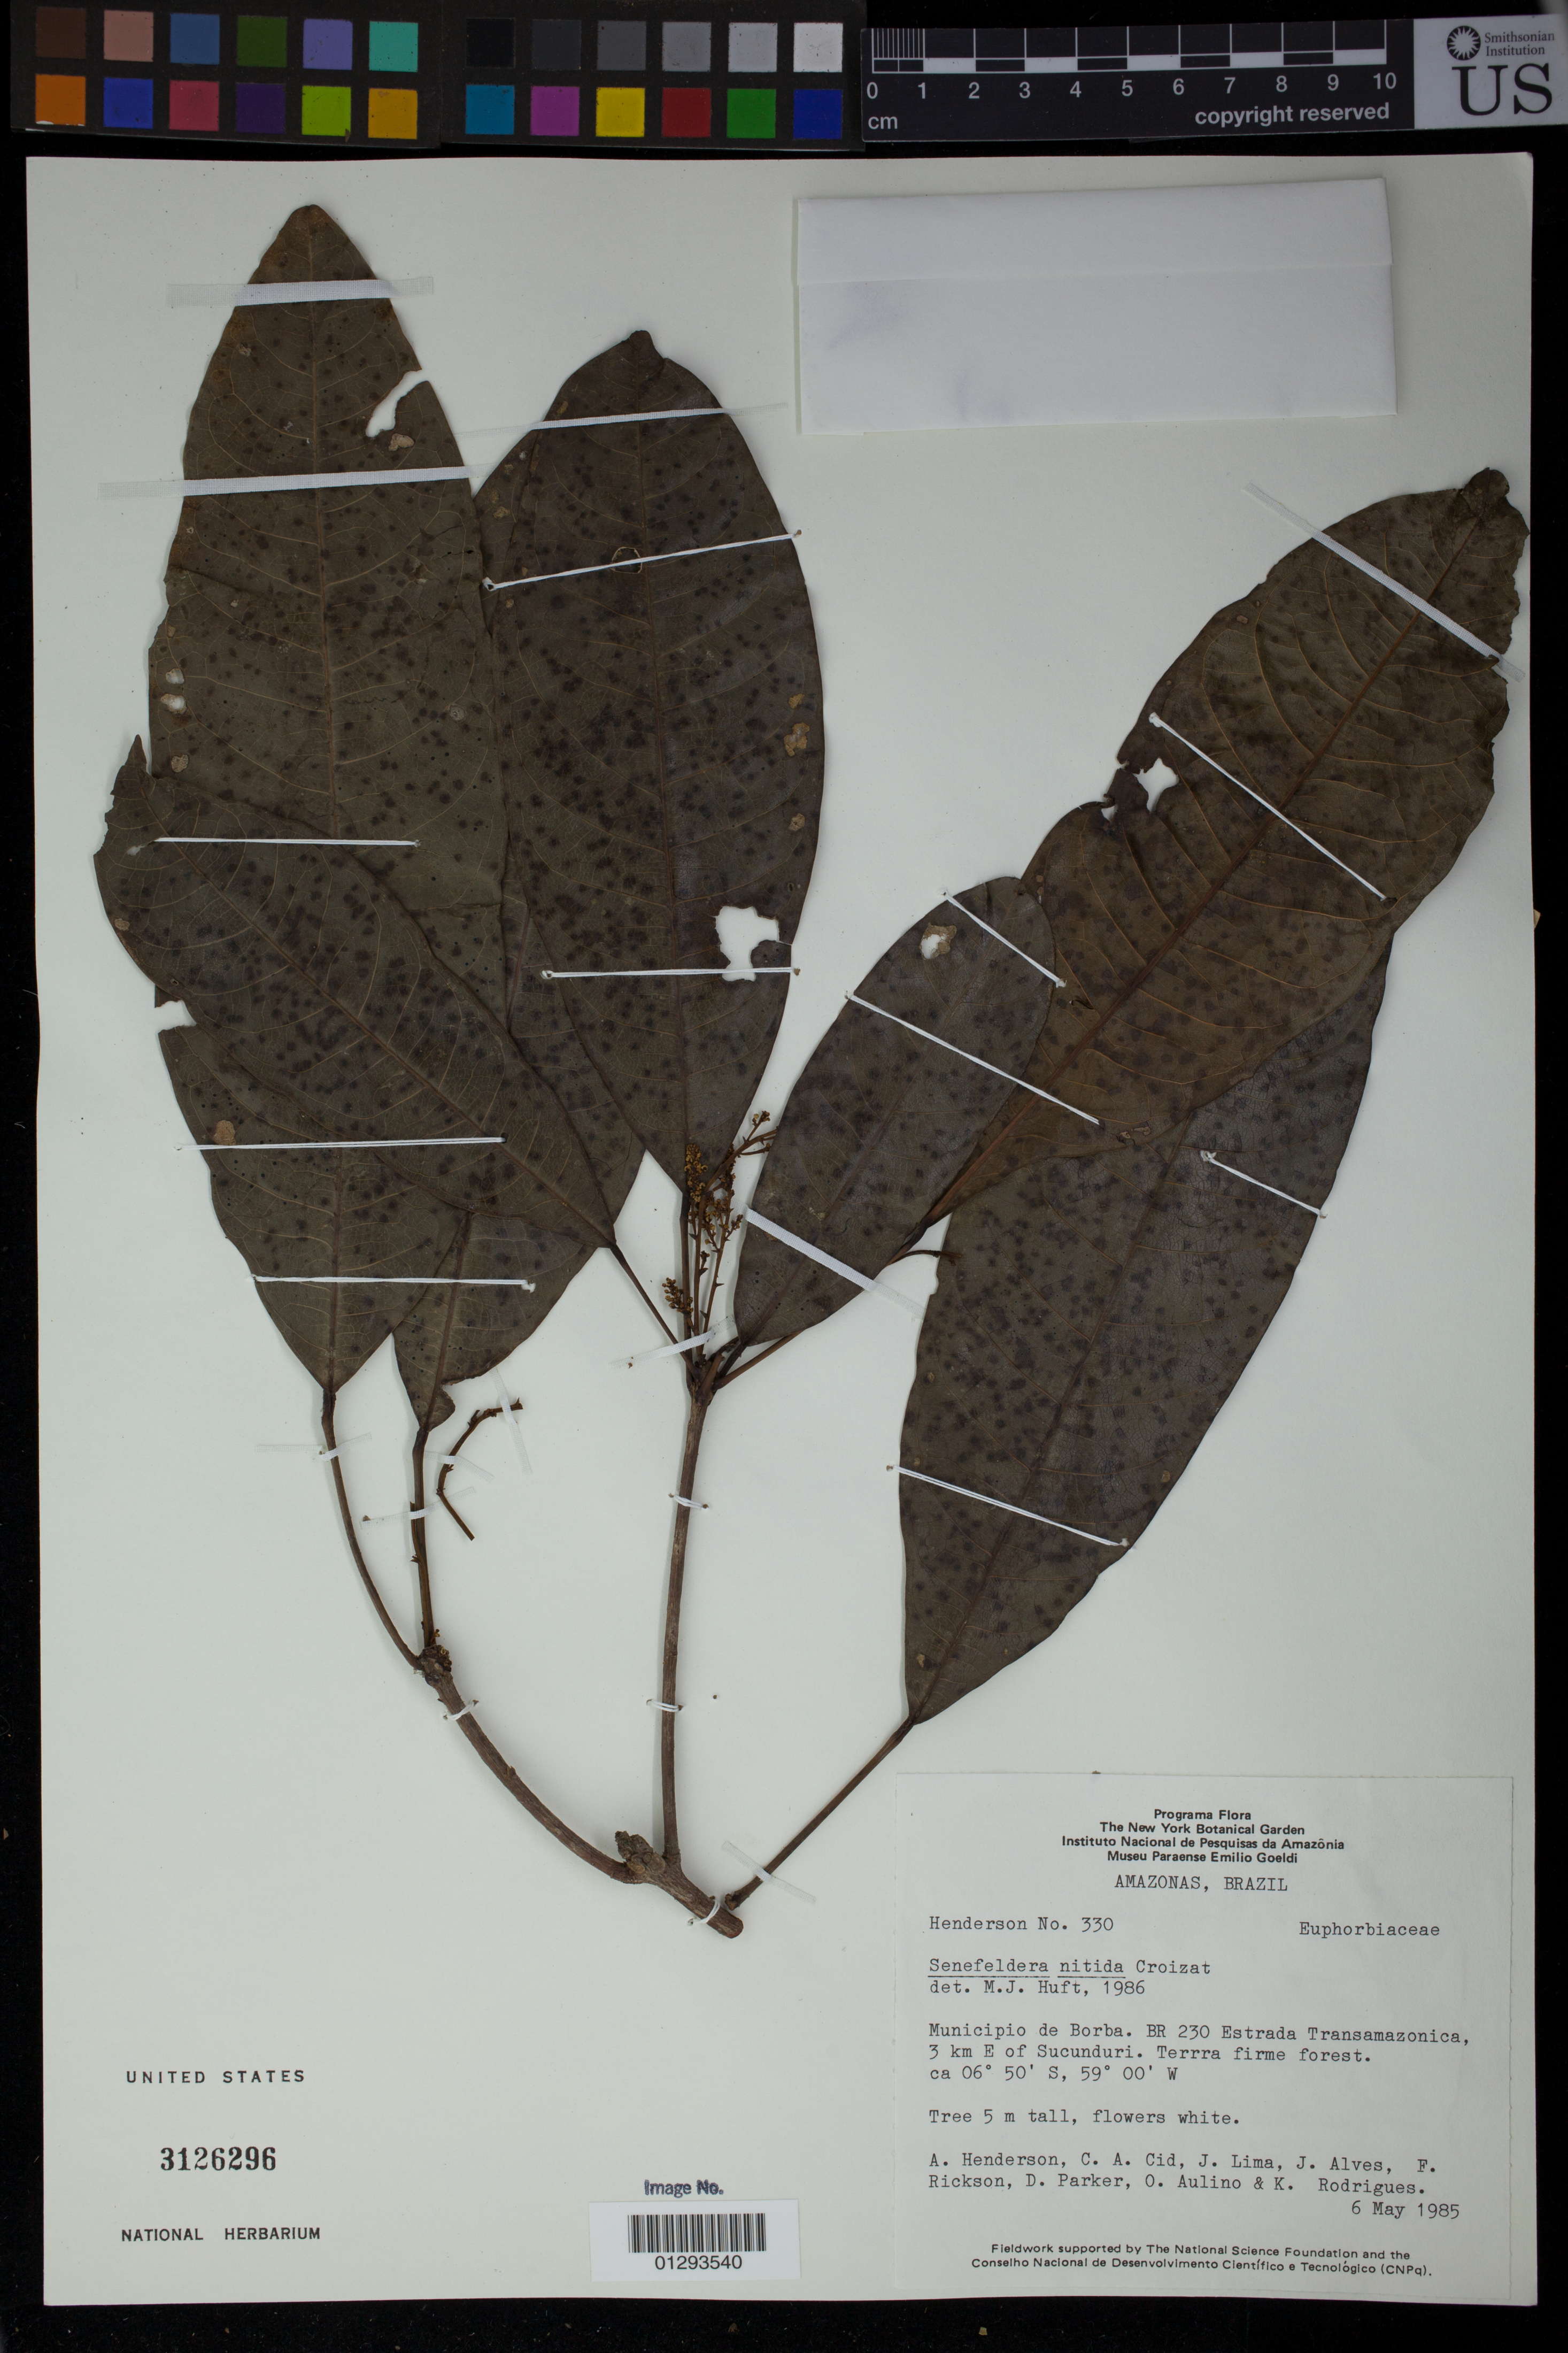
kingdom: Plantae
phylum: Tracheophyta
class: Magnoliopsida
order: Malpighiales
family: Euphorbiaceae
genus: Senefeldera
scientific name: Senefeldera nitida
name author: Croizat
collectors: A. J. Henderson, C. A. Cid Ferreira, J. Lima, J. Alves, F. R. Rickson, D. Parker, O. Aulino & K. Rodrigues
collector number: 330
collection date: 1985-05-06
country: Brazil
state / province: Amazonas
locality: Municipio de Borba. BR 230 Estrada Transamazonica, 3 km E of Sucunduri.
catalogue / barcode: US 3126296